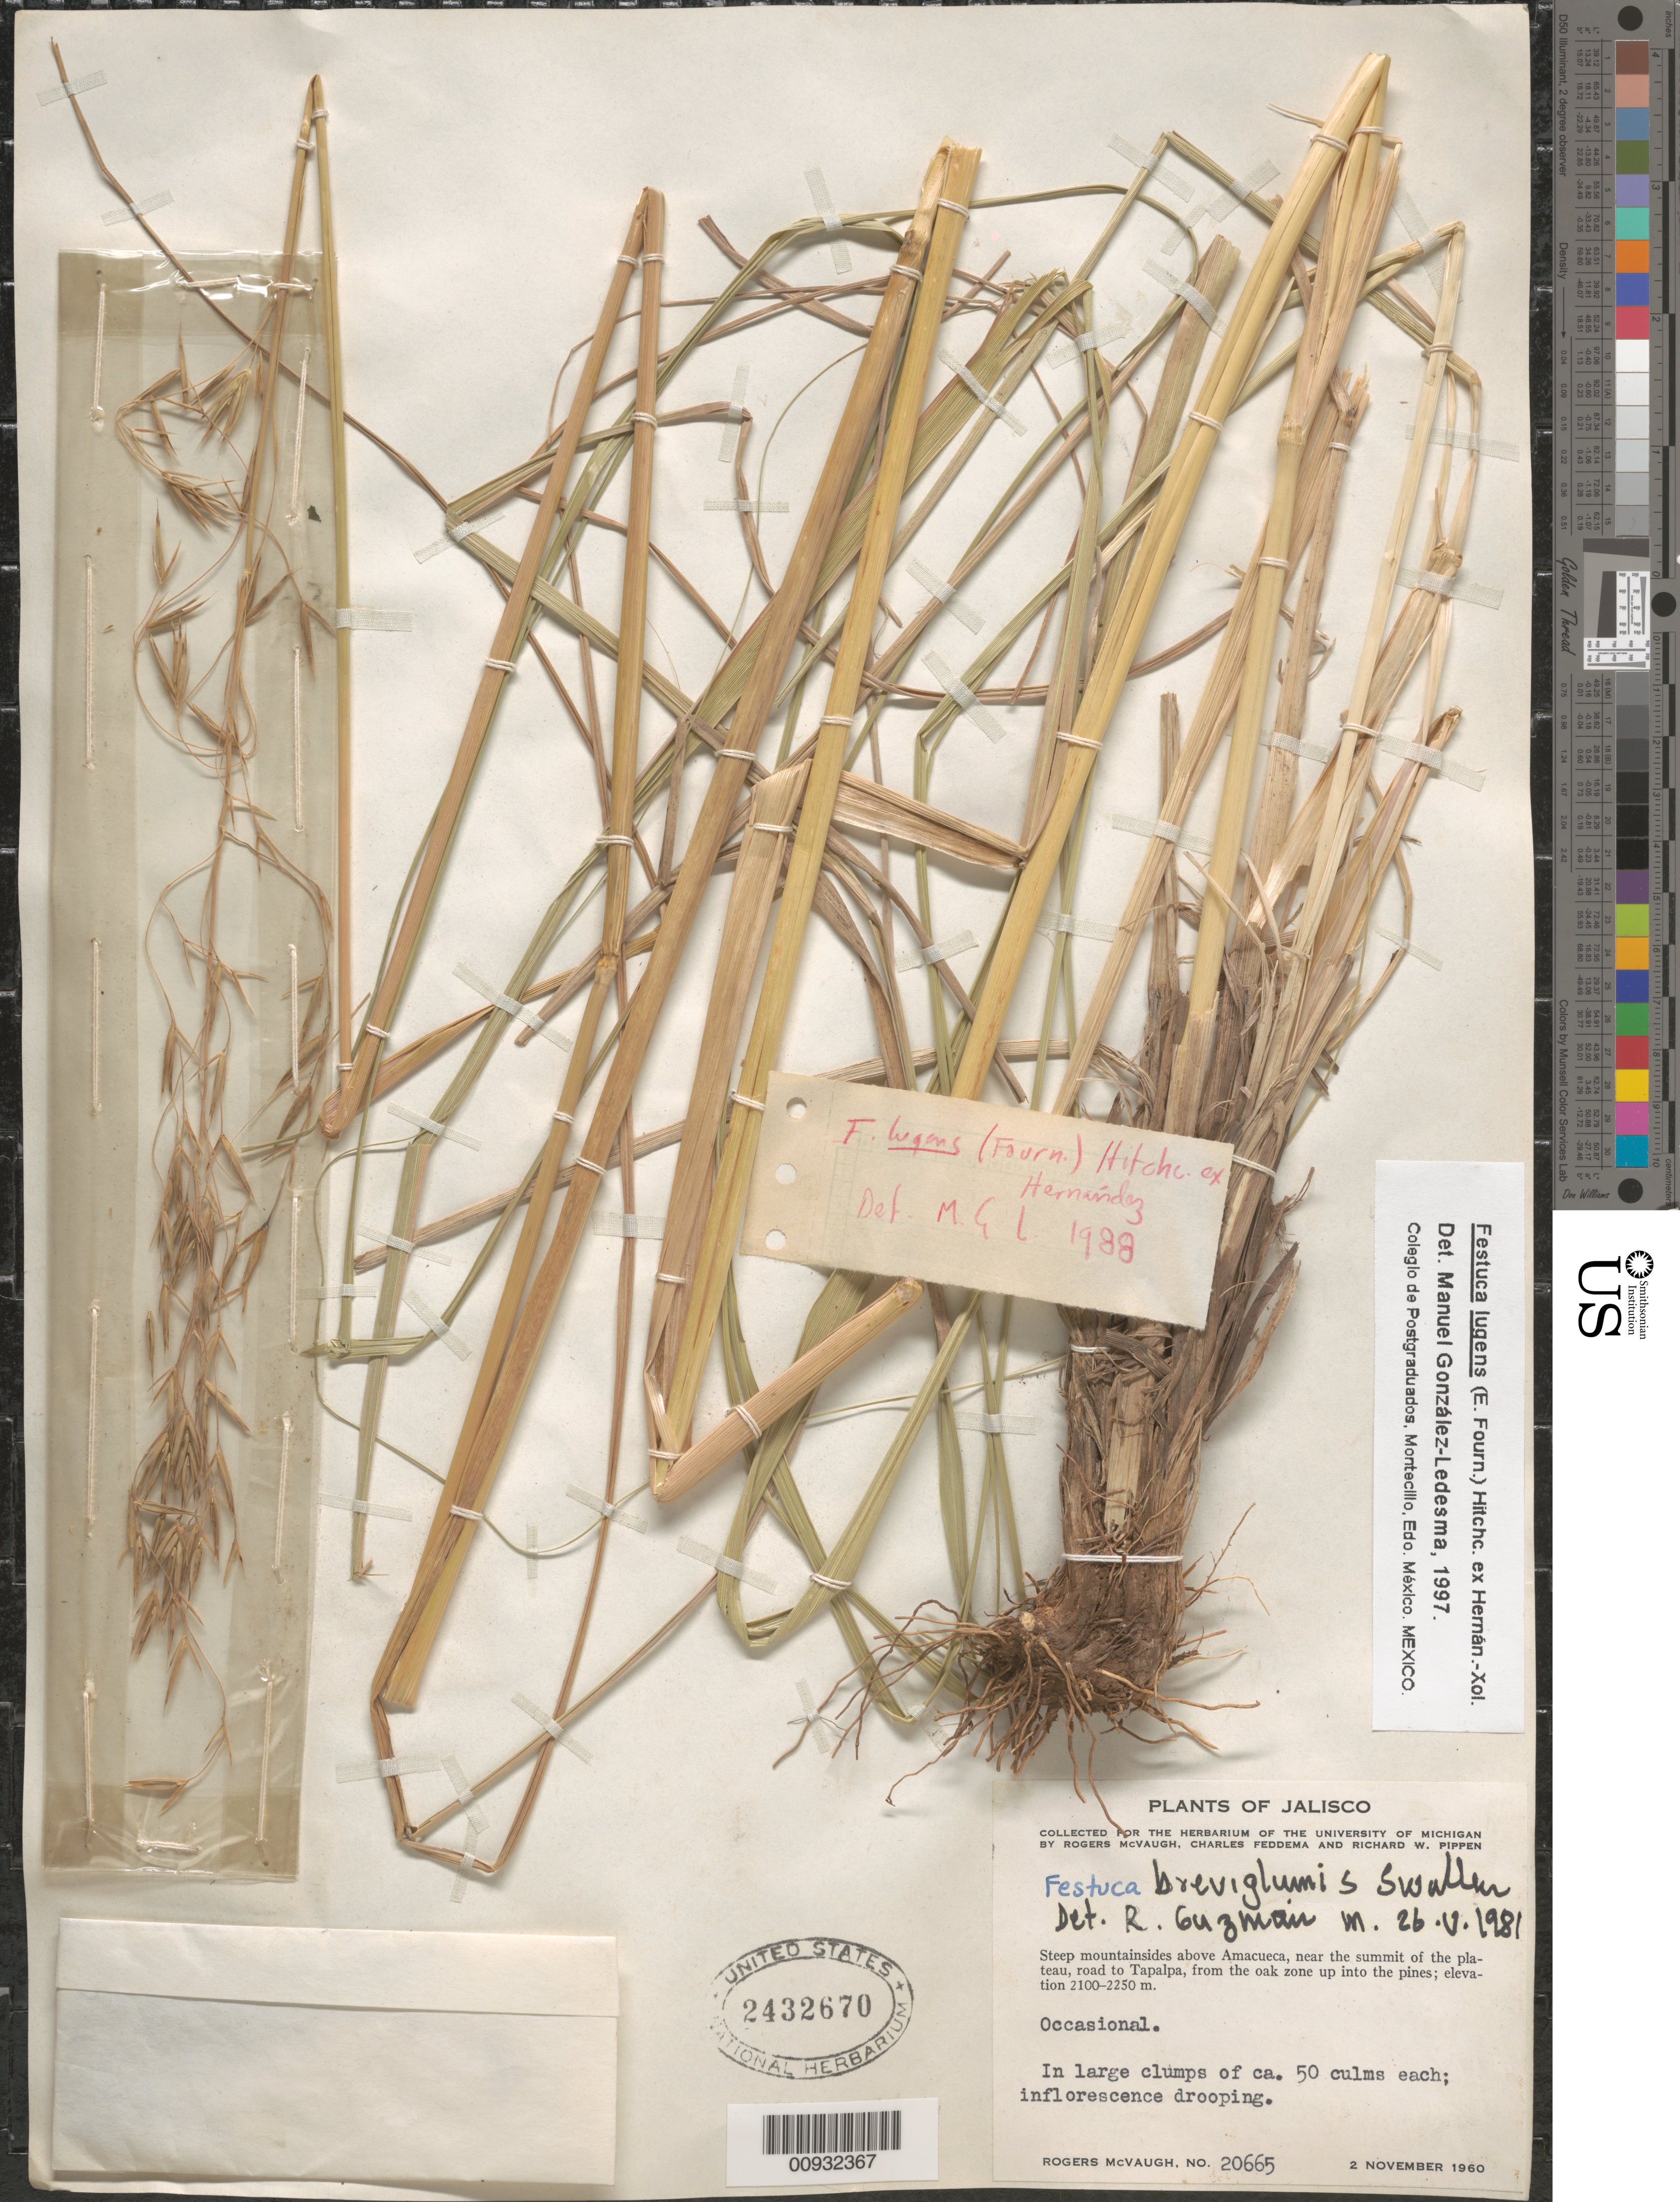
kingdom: Plantae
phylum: Tracheophyta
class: Liliopsida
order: Poales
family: Poaceae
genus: Festuca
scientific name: Festuca lugens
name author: (E. Fourn.) Hitchc. ex Hern.-Xol.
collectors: R. McVaugh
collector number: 20665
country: Mexico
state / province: Jalisco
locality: Above Amacueca, near summit of plateau, road to Tapalpa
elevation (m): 2100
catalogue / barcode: US 2432670